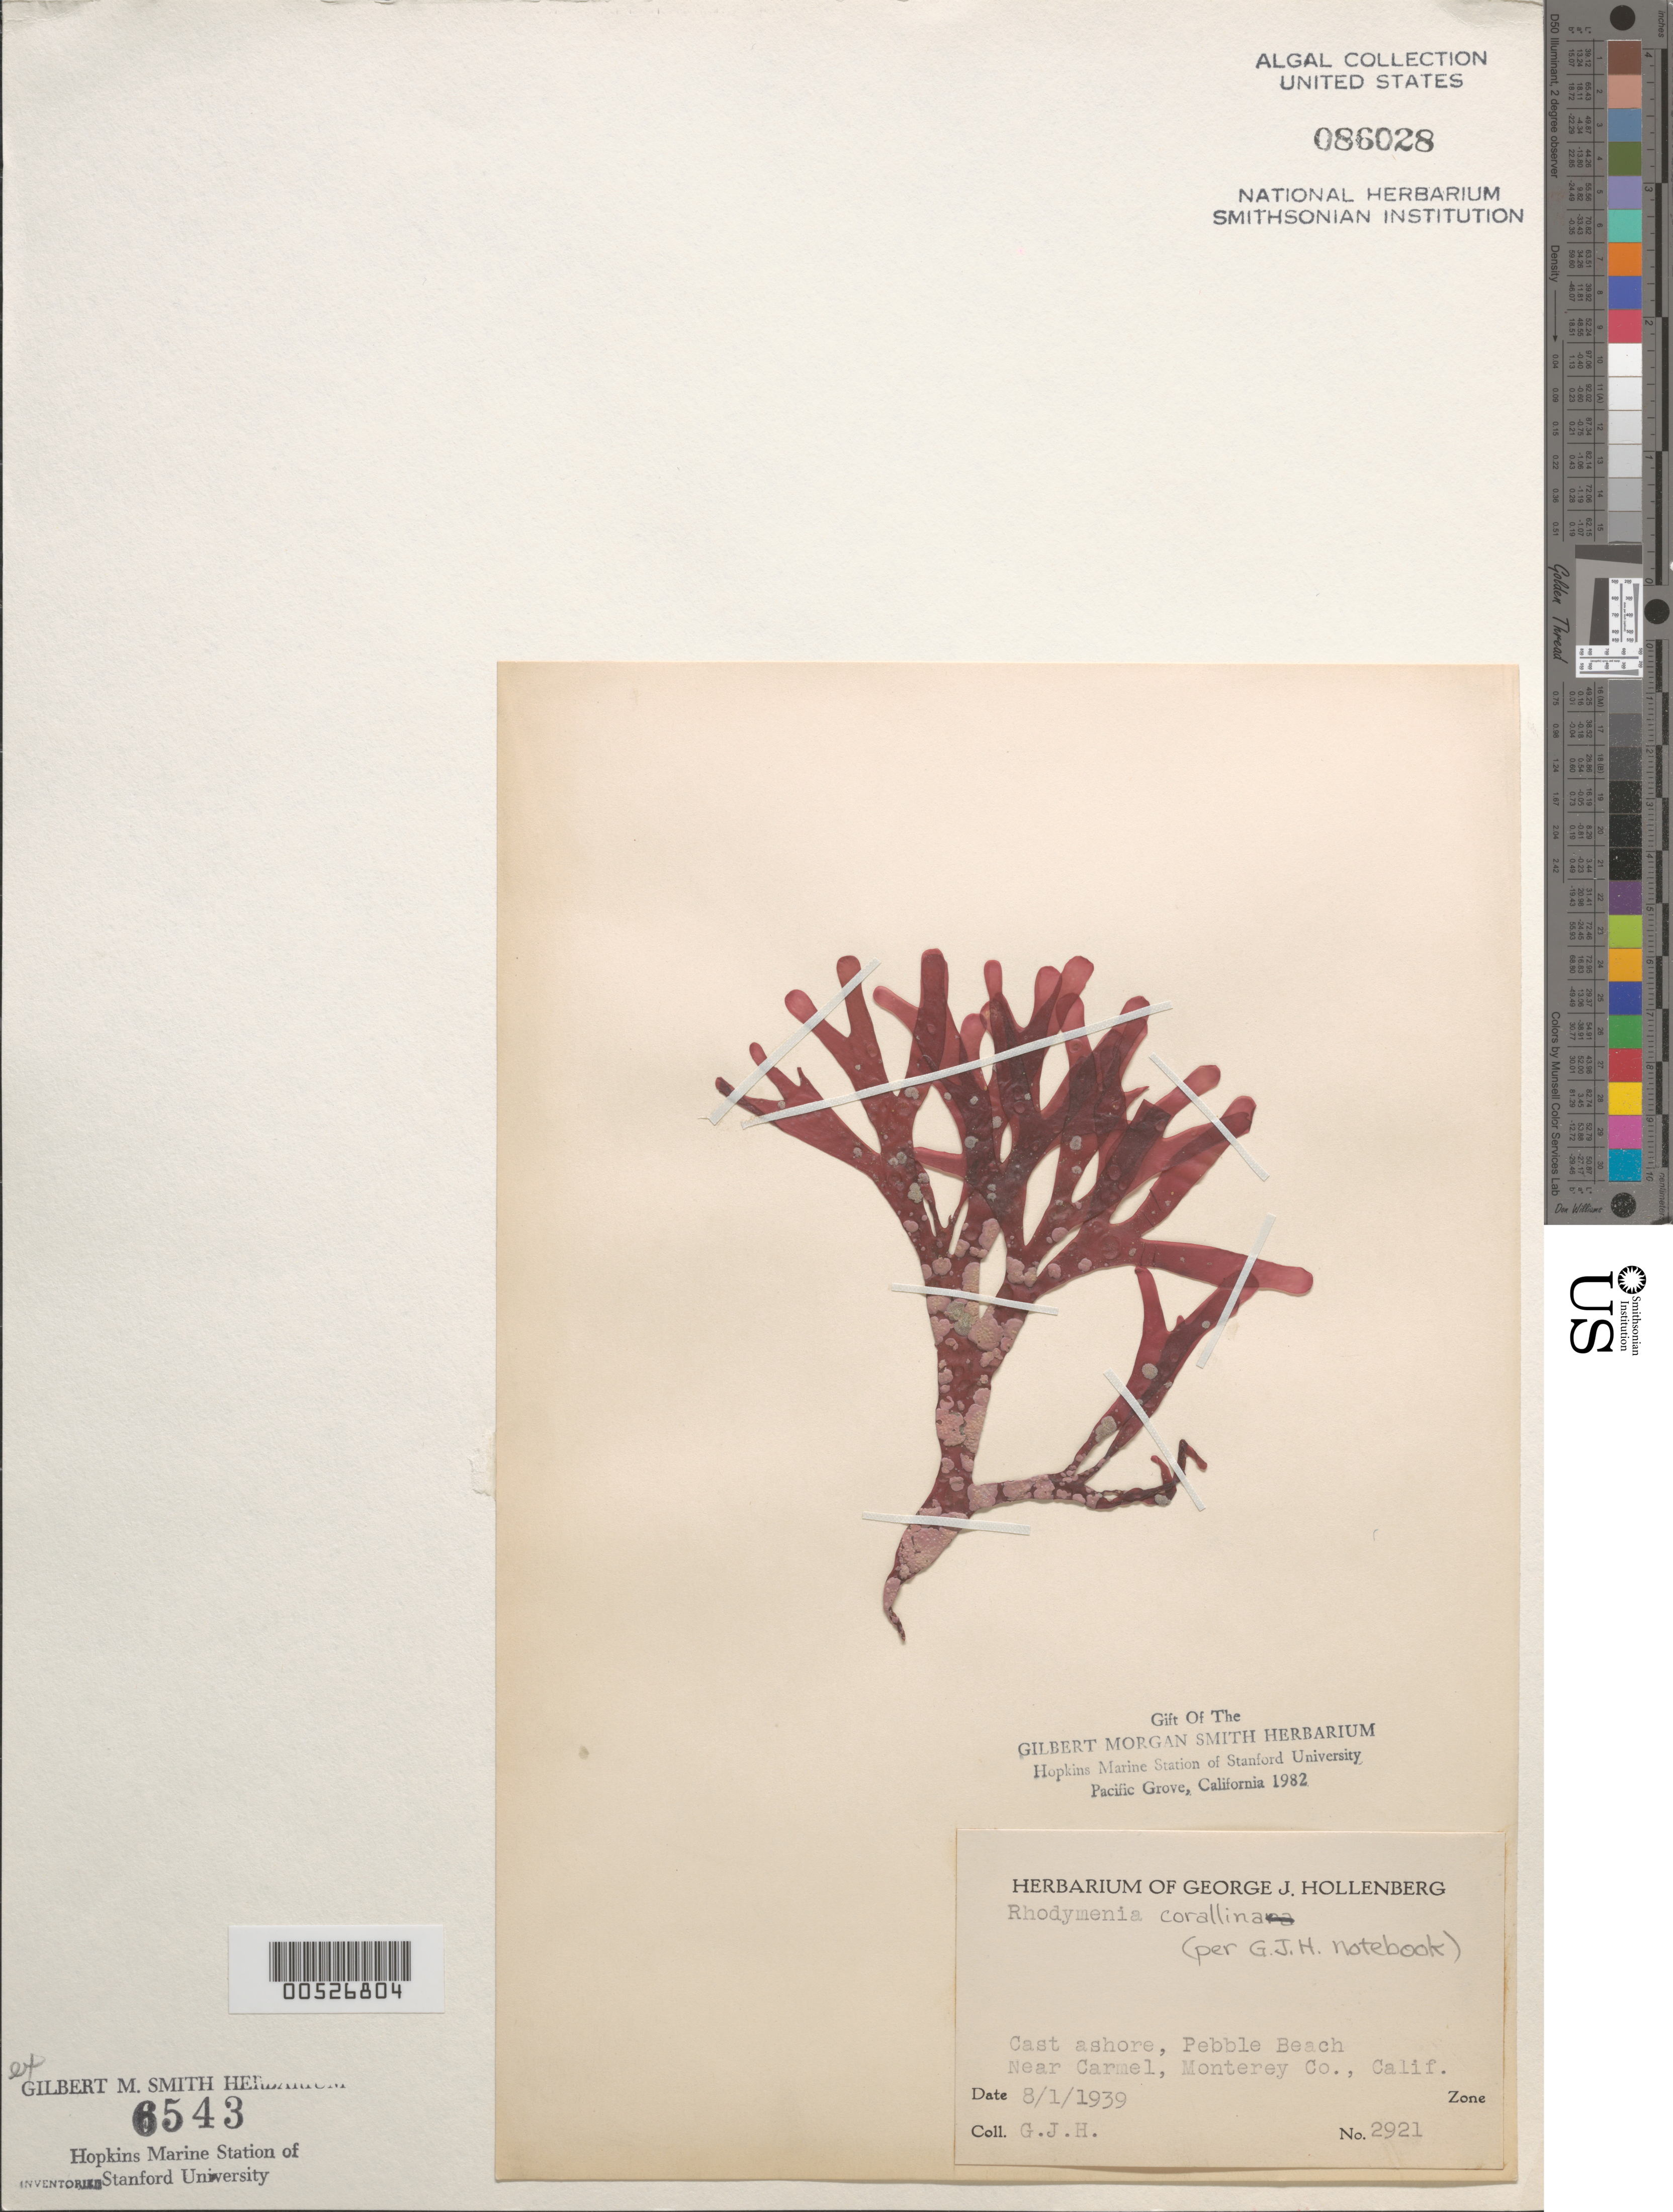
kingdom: Plantae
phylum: Rhodophyta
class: Florideophyceae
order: Rhodymeniales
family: Rhodymeniaceae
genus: Rhodymenia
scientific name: Rhodymenia corallina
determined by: Hollenberg, George J.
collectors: G. Hollenberg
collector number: GJH 2921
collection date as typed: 01 Aug 1939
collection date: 1939-08-01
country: United States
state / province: California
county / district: Monterey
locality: Pebble Beach, near Carmel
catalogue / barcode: US 86028